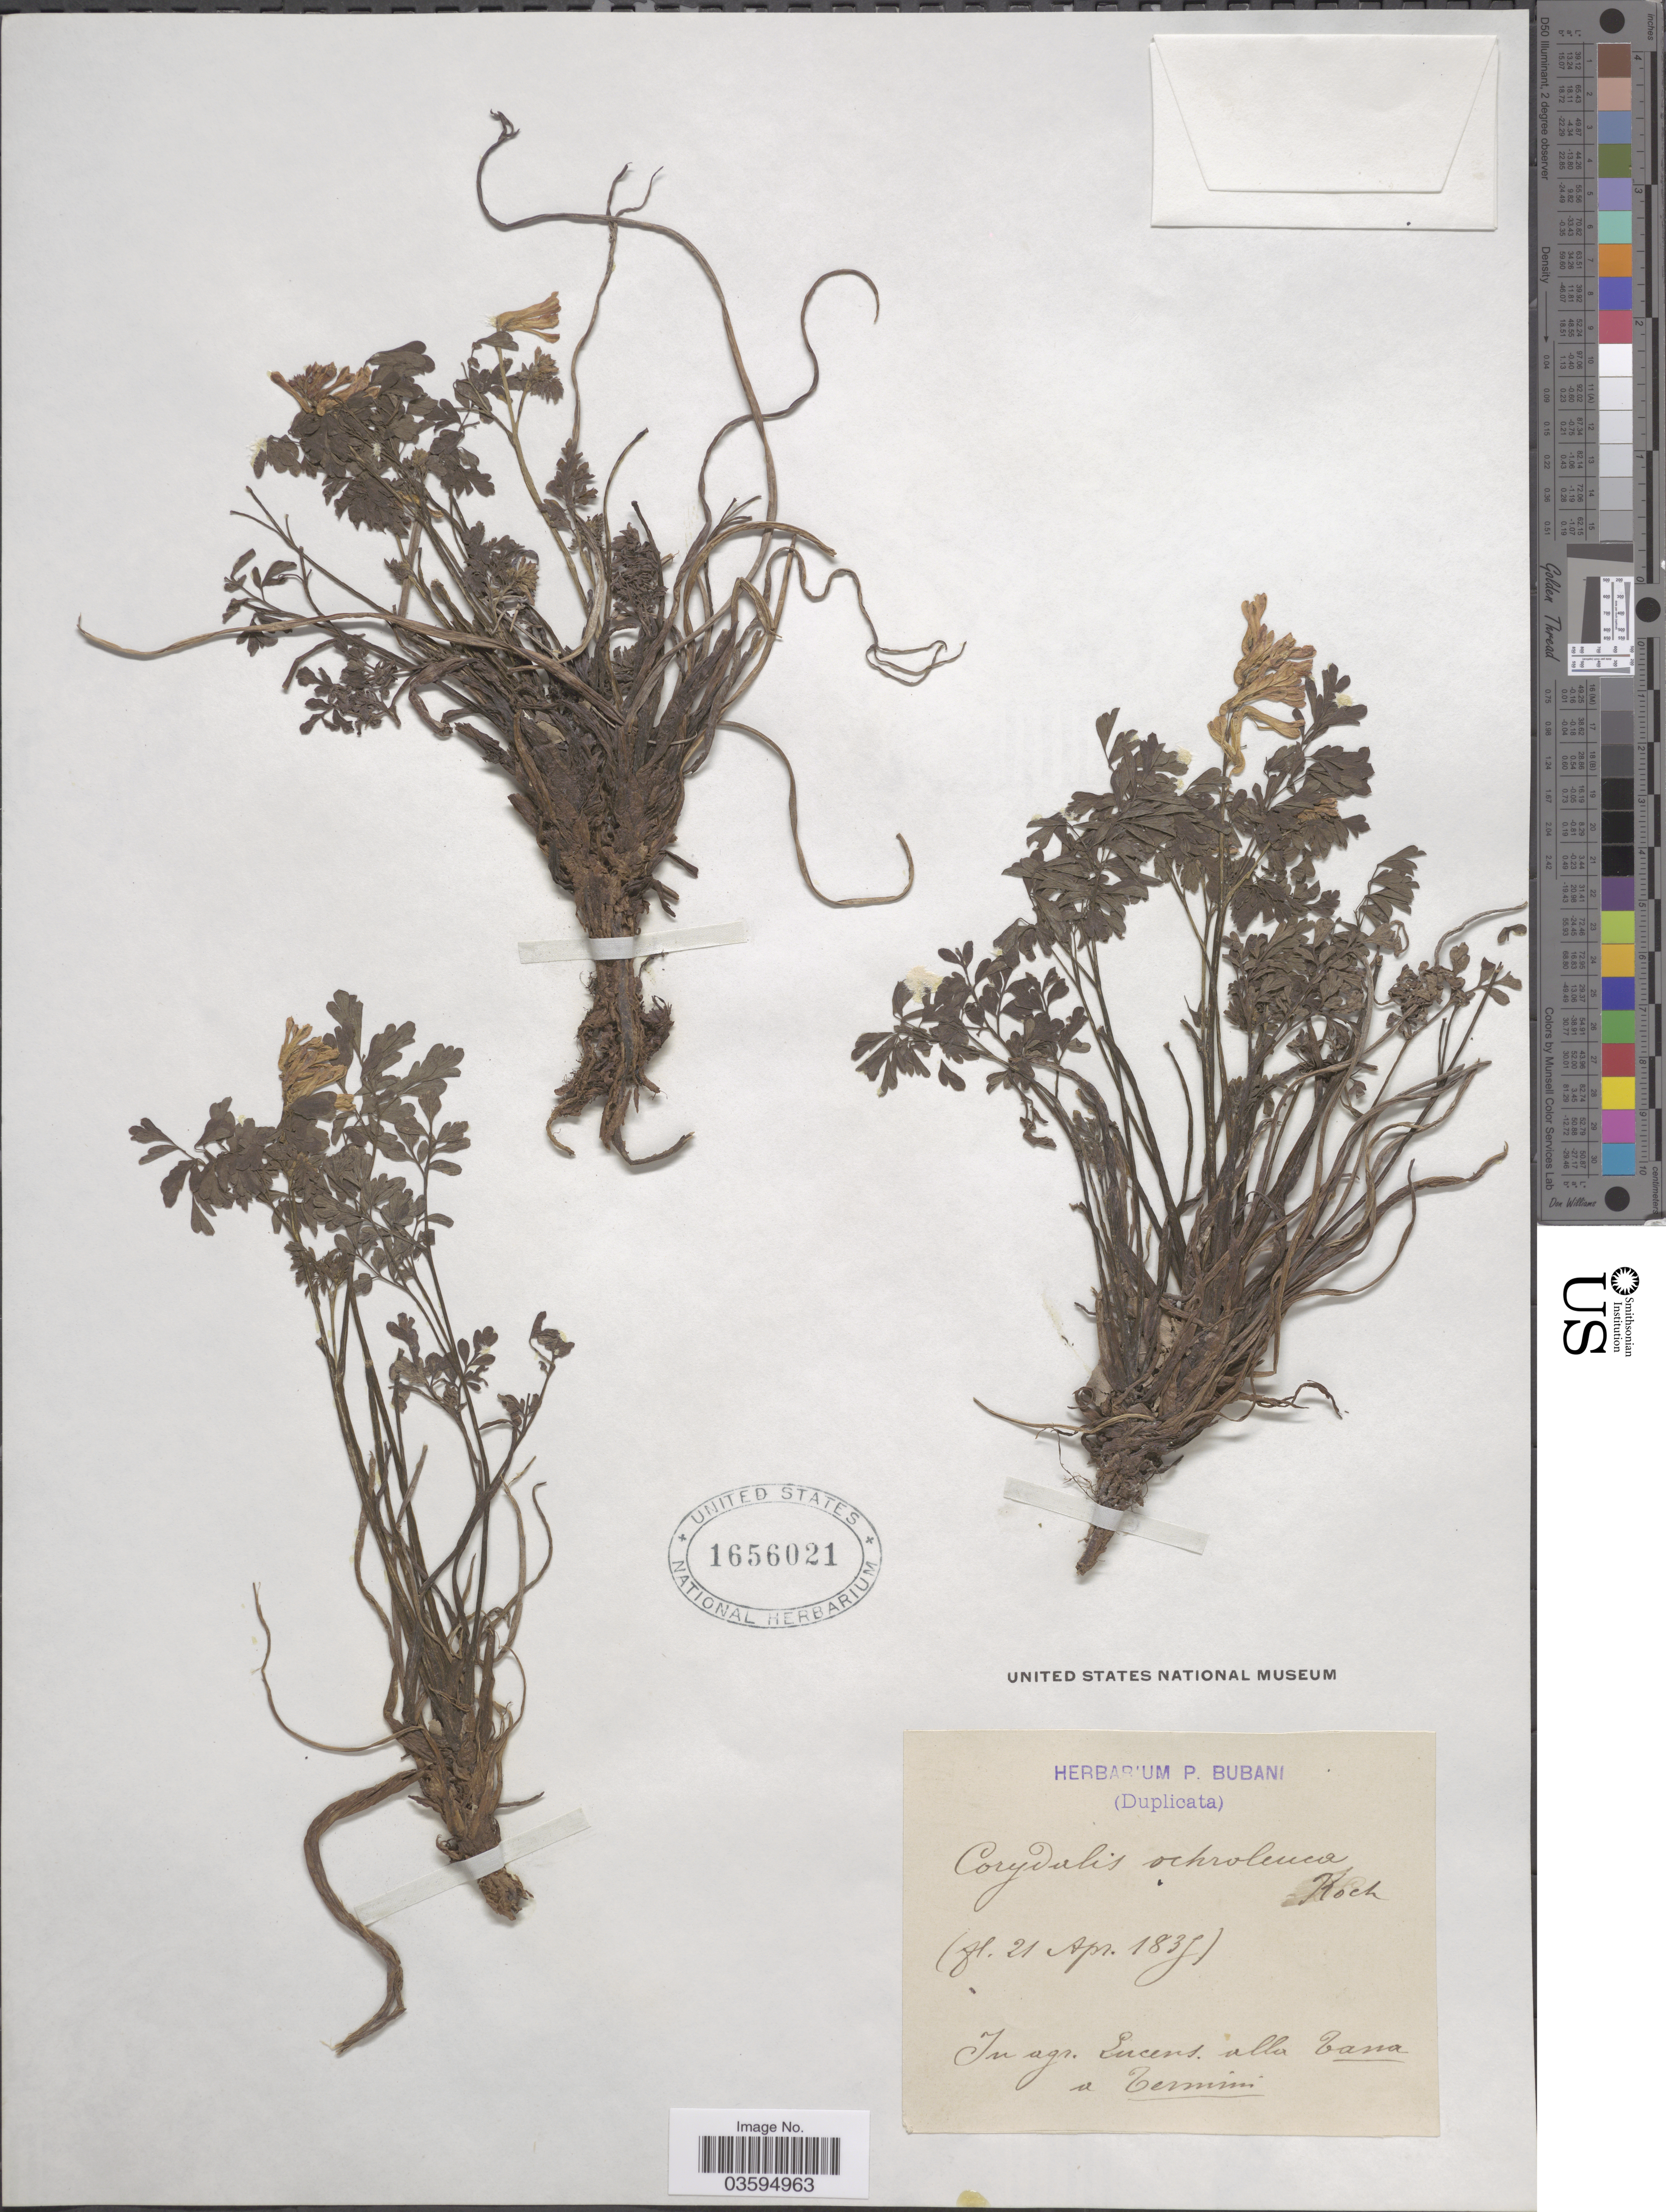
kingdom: Plantae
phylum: Tracheophyta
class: Magnoliopsida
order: Ranunculales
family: Papaveraceae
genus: Corydalis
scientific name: Corydalis ochroleuca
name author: W.D.J. Koch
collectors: ex herb. P. Bubani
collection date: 1835-04-21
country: Italy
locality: In agr. Lucens. alla Tana a Termini.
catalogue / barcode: US 1656021